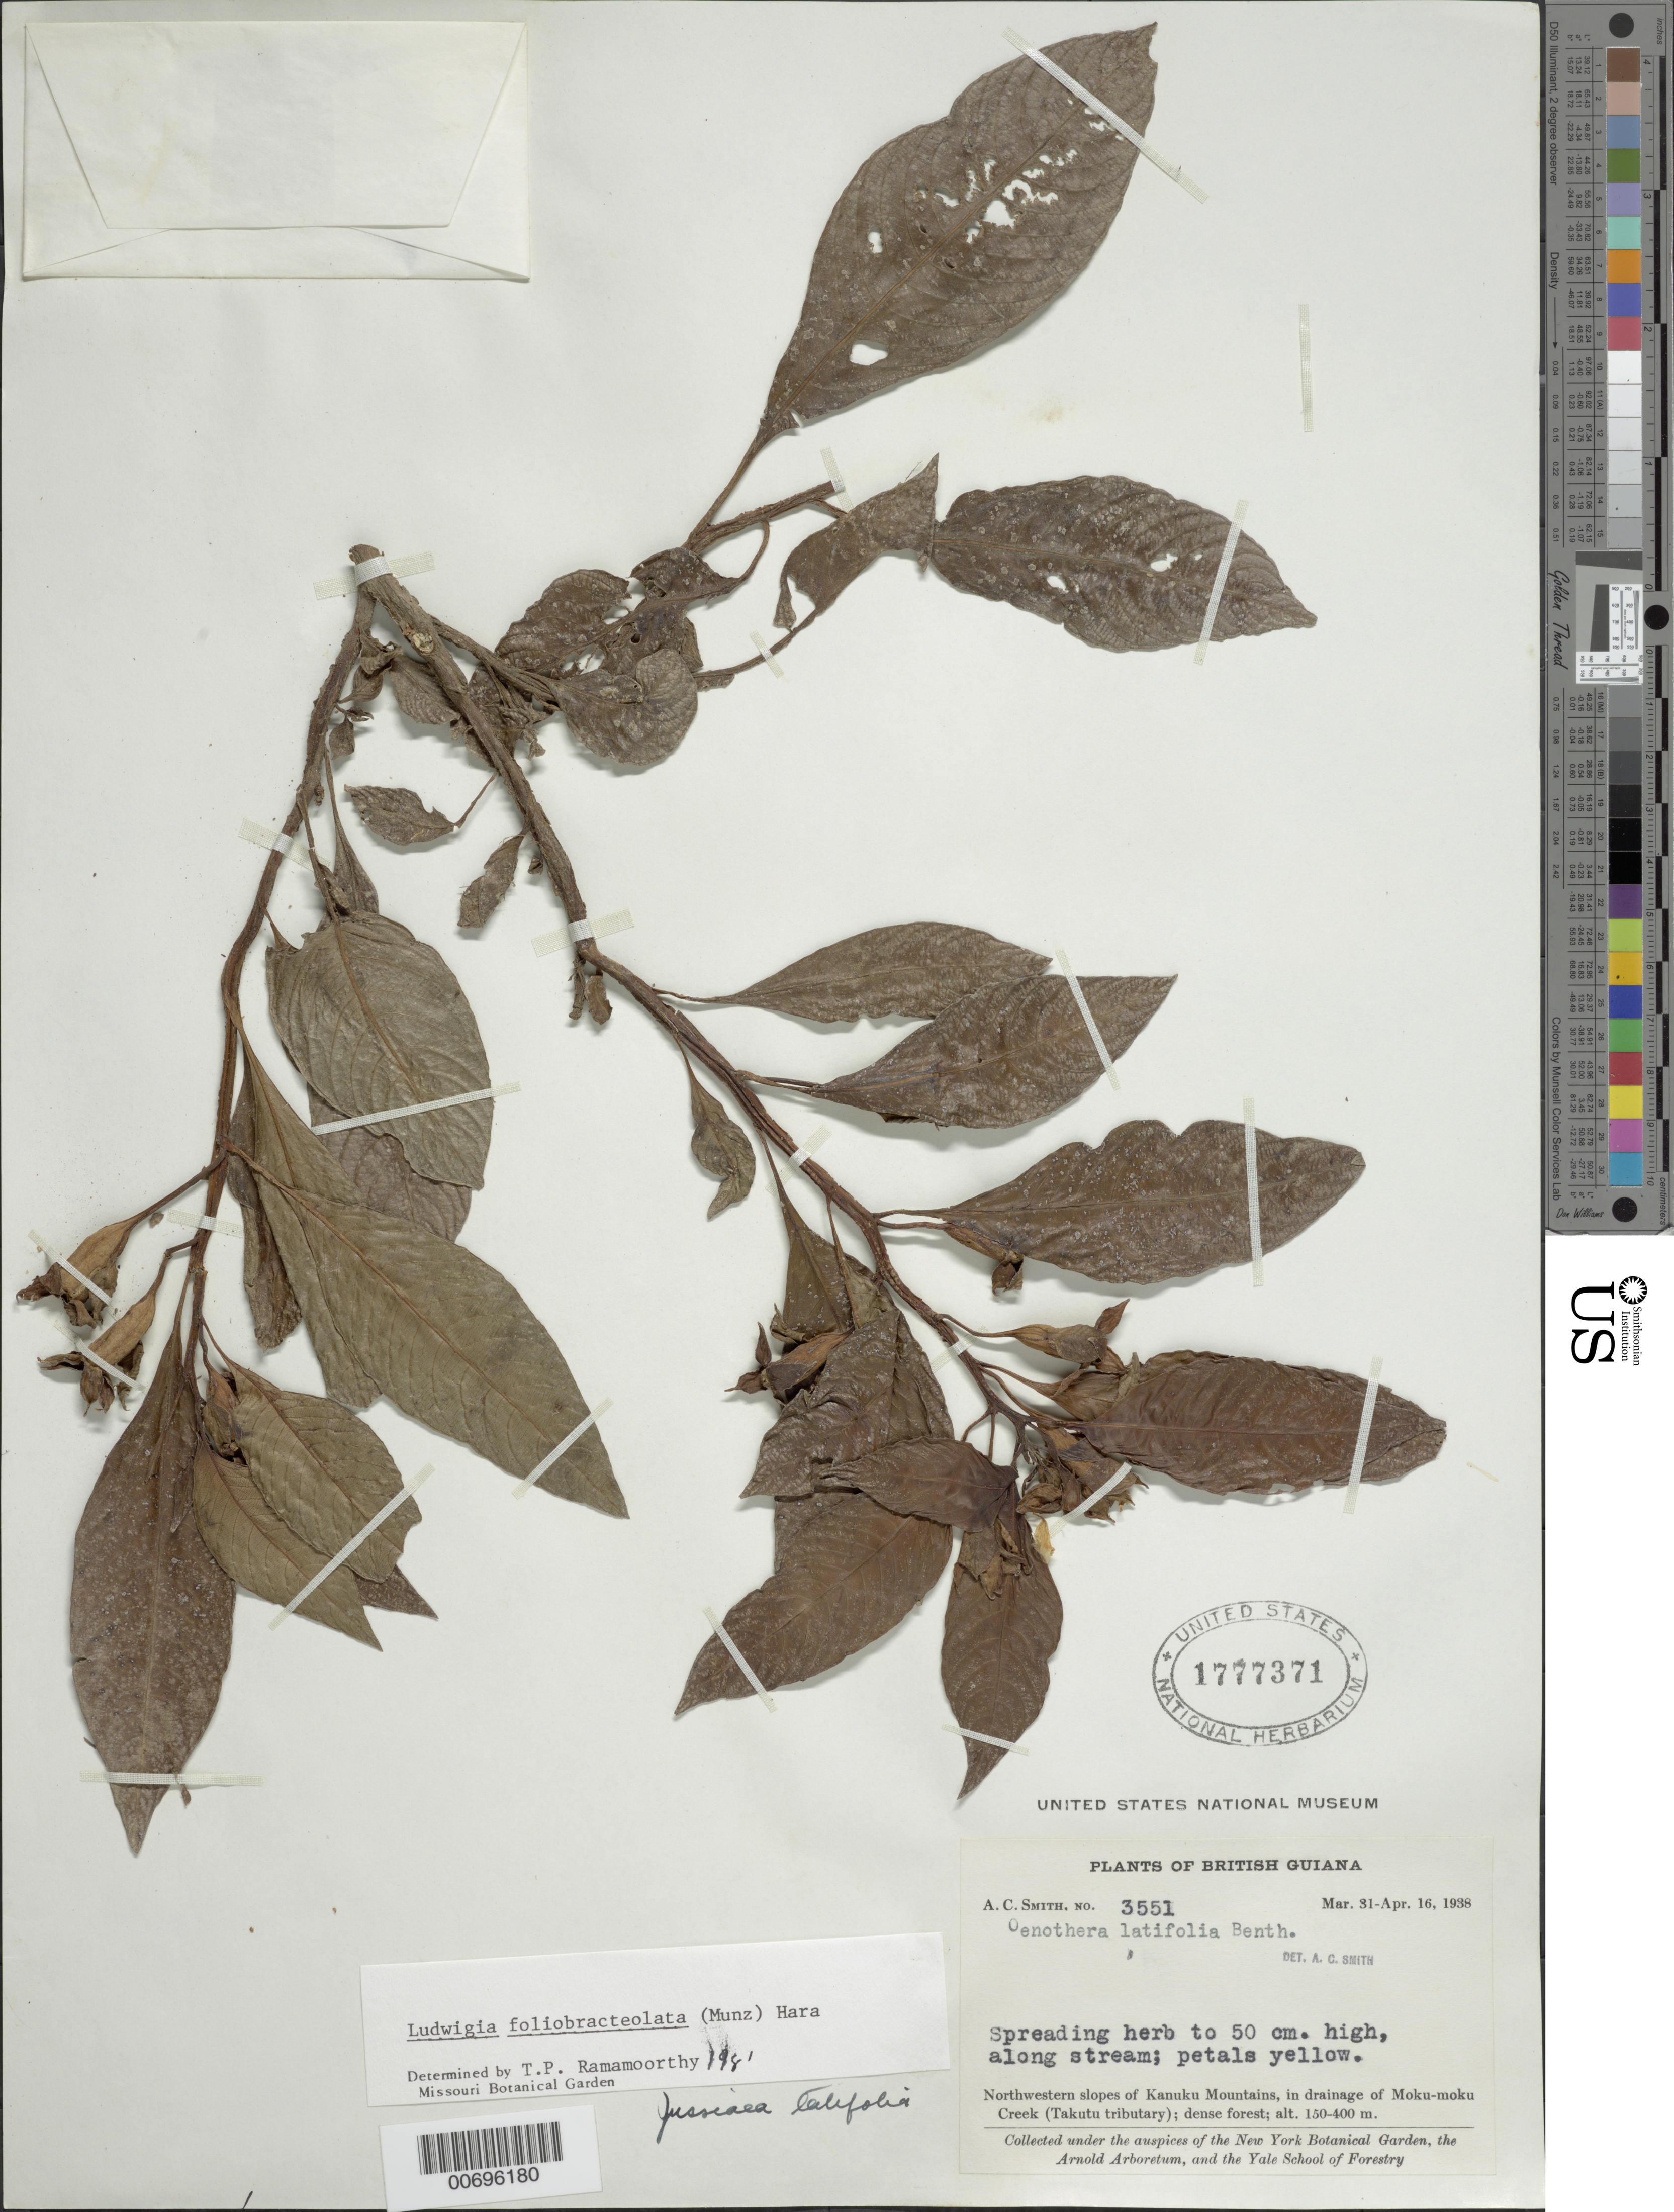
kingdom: Plantae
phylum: Tracheophyta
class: Magnoliopsida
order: Myrtales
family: Onagraceae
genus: Ludwigia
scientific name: Ludwigia foliobracteolata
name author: (Munz) H. Hara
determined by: Ramamoorthy, T. P.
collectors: A. C. Smith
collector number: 3551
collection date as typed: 31-Mar-38 to 16-Apr-38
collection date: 1938-03-31/1938-04-16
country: Guyana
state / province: U. Takutu-U. Essequibo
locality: Kanuku Mts., NW slopes, in drainage of Moku-moku Creek (Takutu tributary)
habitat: Along stream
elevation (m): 150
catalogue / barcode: US 1777371